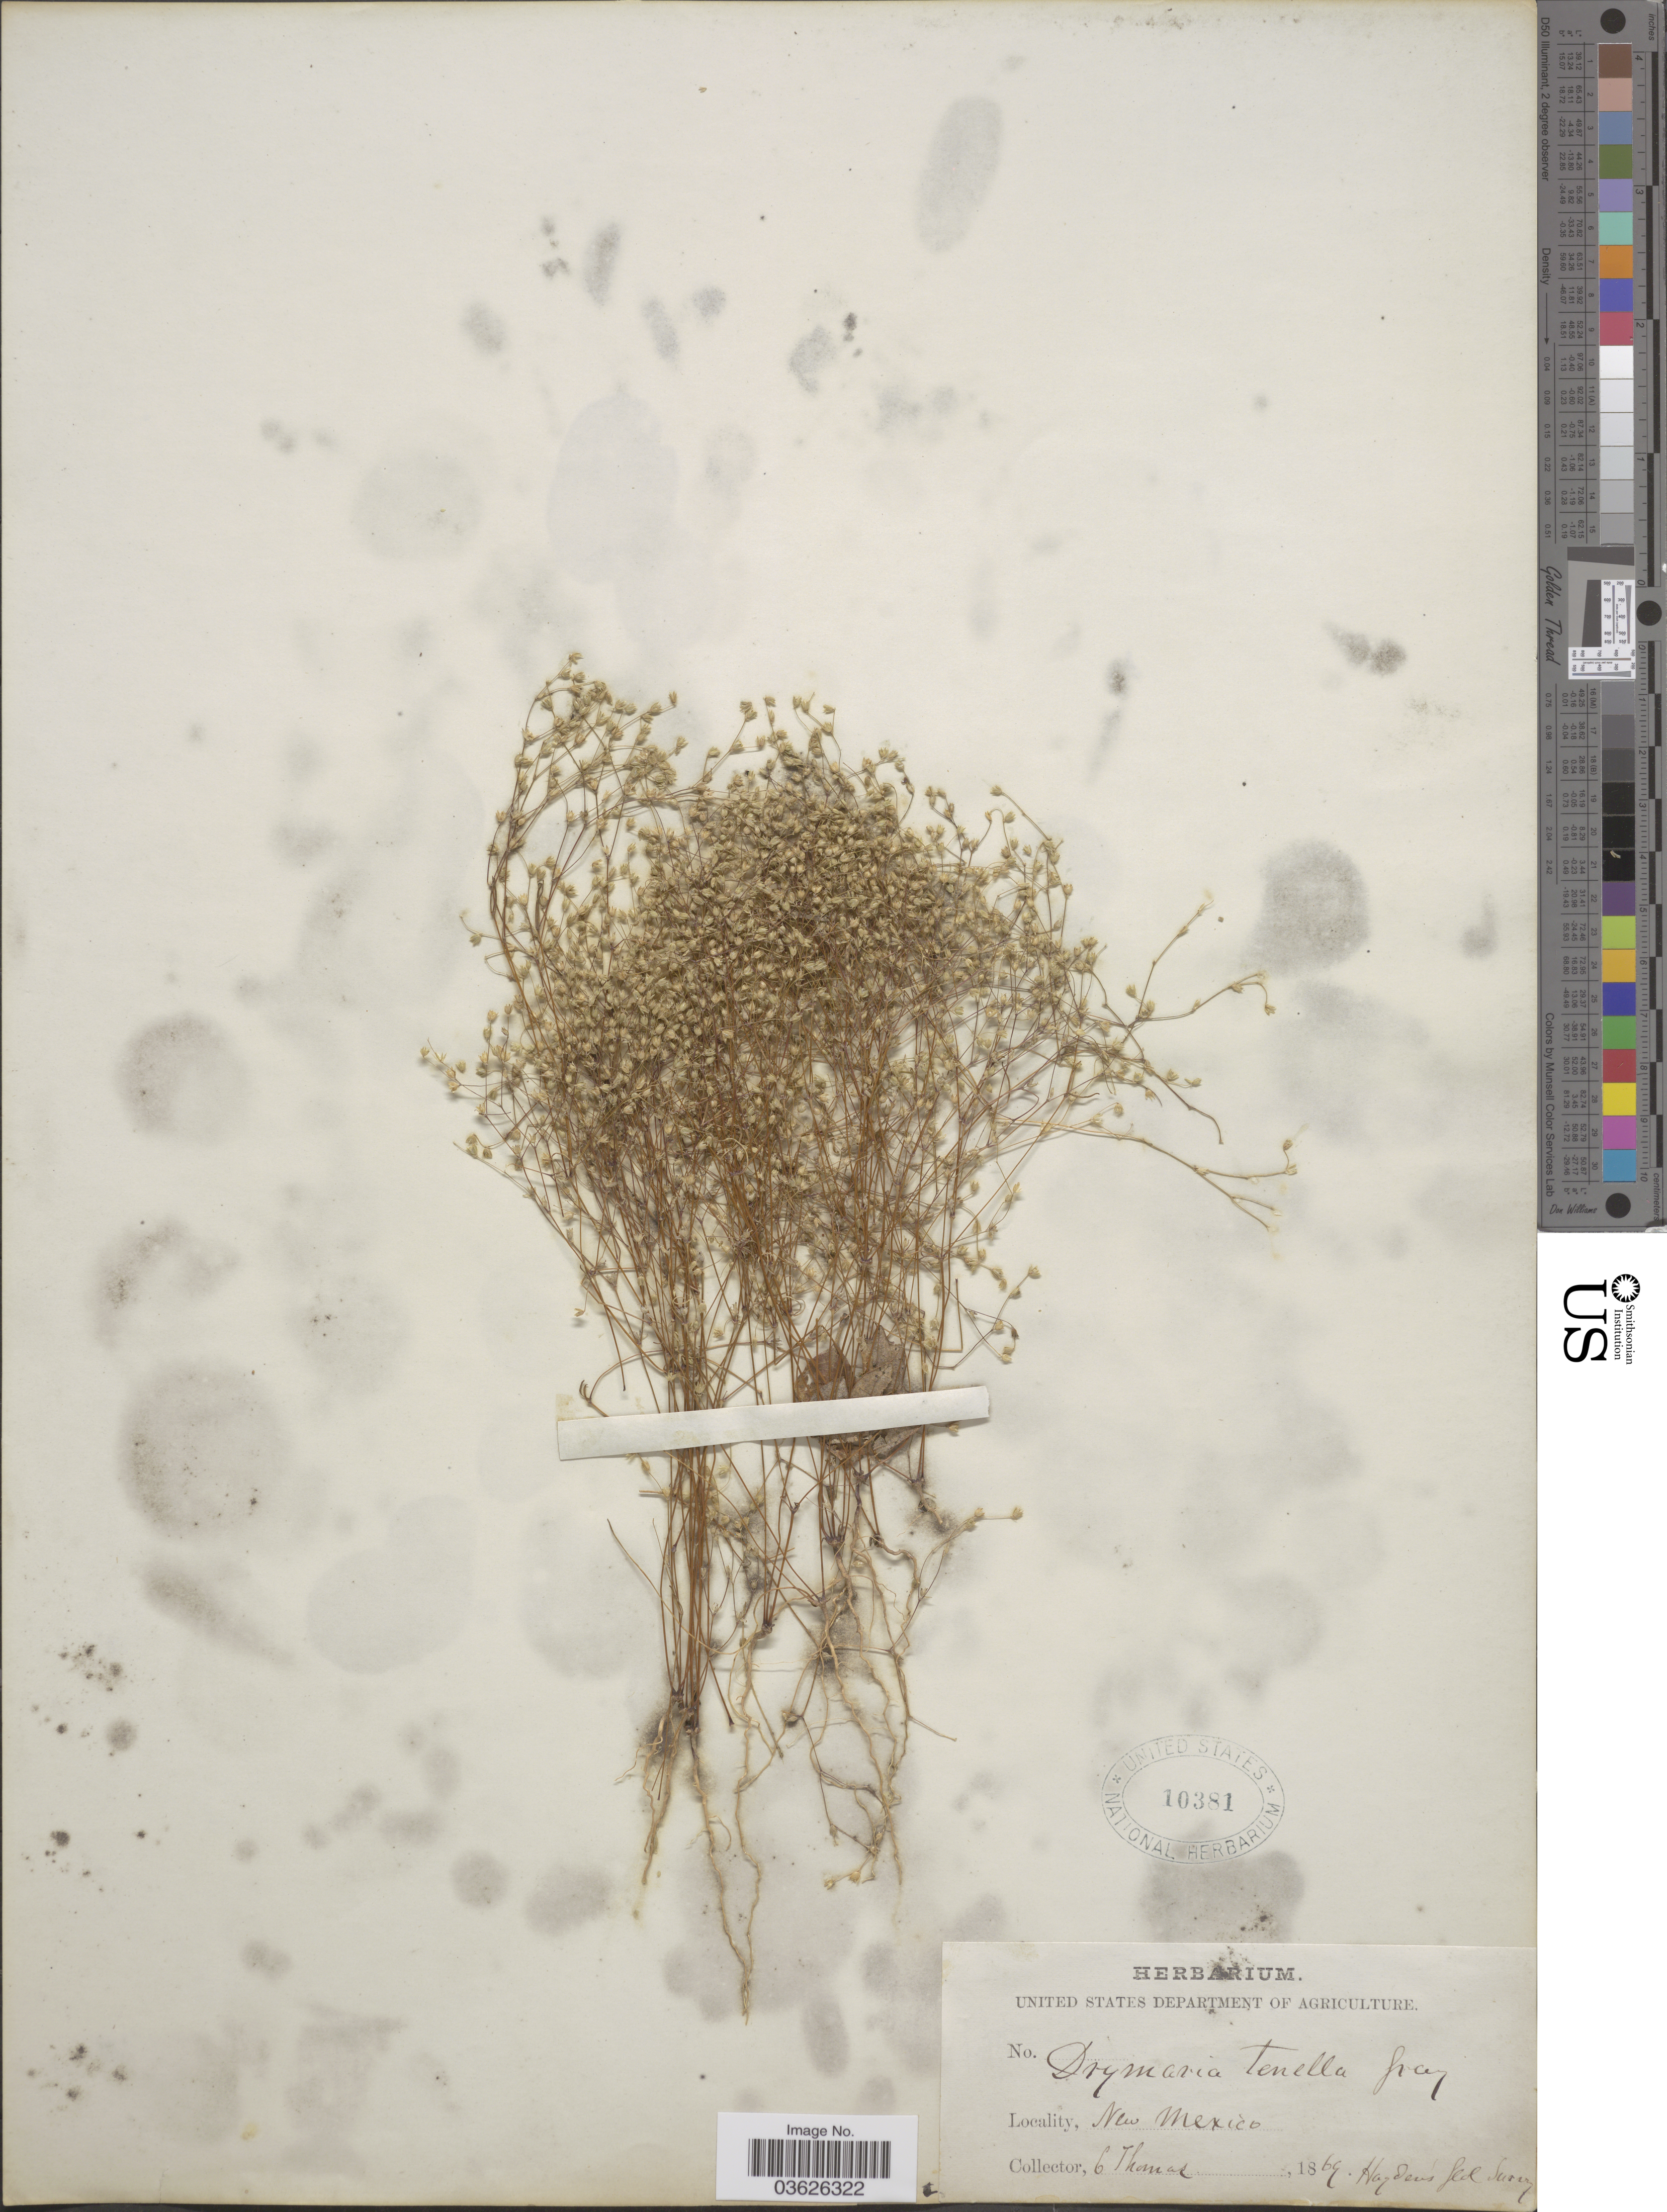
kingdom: Plantae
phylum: Tracheophyta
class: Magnoliopsida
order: Caryophyllales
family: Caryophyllaceae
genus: Drymaria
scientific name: Drymaria tenella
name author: A. Gray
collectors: C. Thomas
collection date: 1869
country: United States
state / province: New Mexico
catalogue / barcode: US 10381